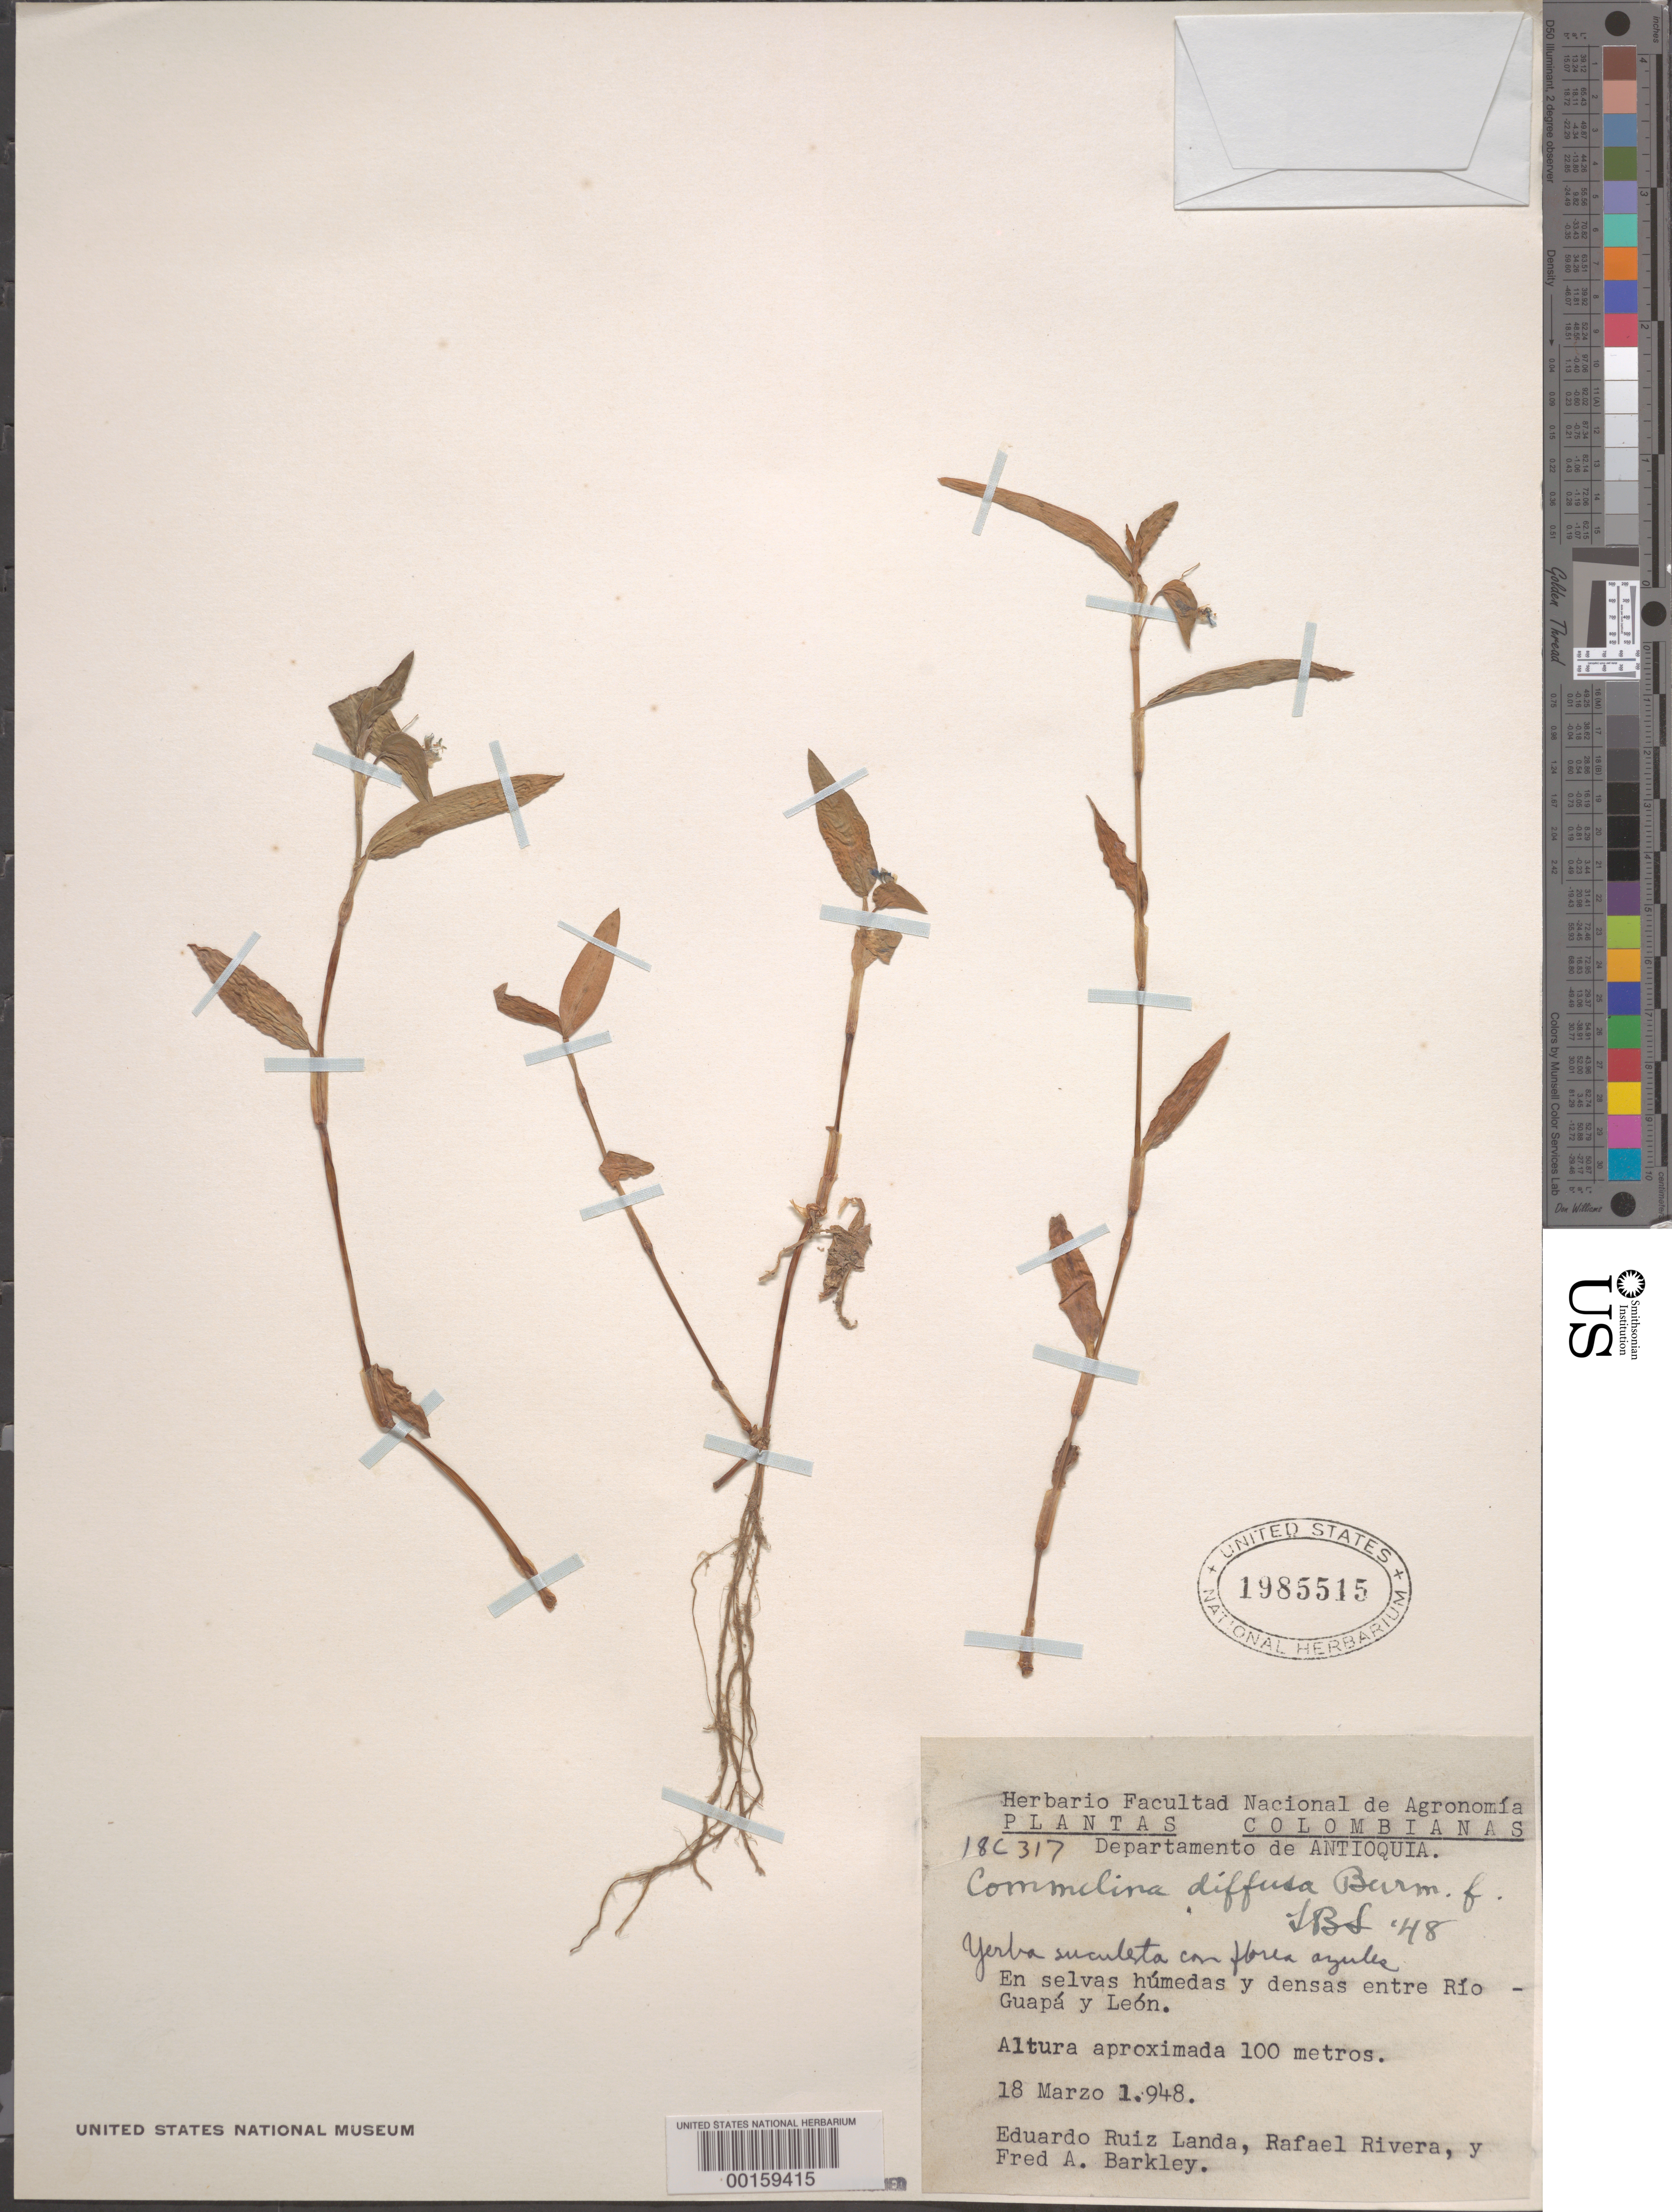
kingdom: Plantae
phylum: Tracheophyta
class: Liliopsida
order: Commelinales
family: Commelinaceae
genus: Commelina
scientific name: Commelina diffusa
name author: Burm. f.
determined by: Smith, Lyman B., (US), NMNH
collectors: E. Landa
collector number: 18c317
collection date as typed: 18 Mar 1948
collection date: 1948-03-18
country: Colombia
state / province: Antioquia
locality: Between Rio Guapa and Leon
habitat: Moist thicket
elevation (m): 100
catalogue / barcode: US 1985515